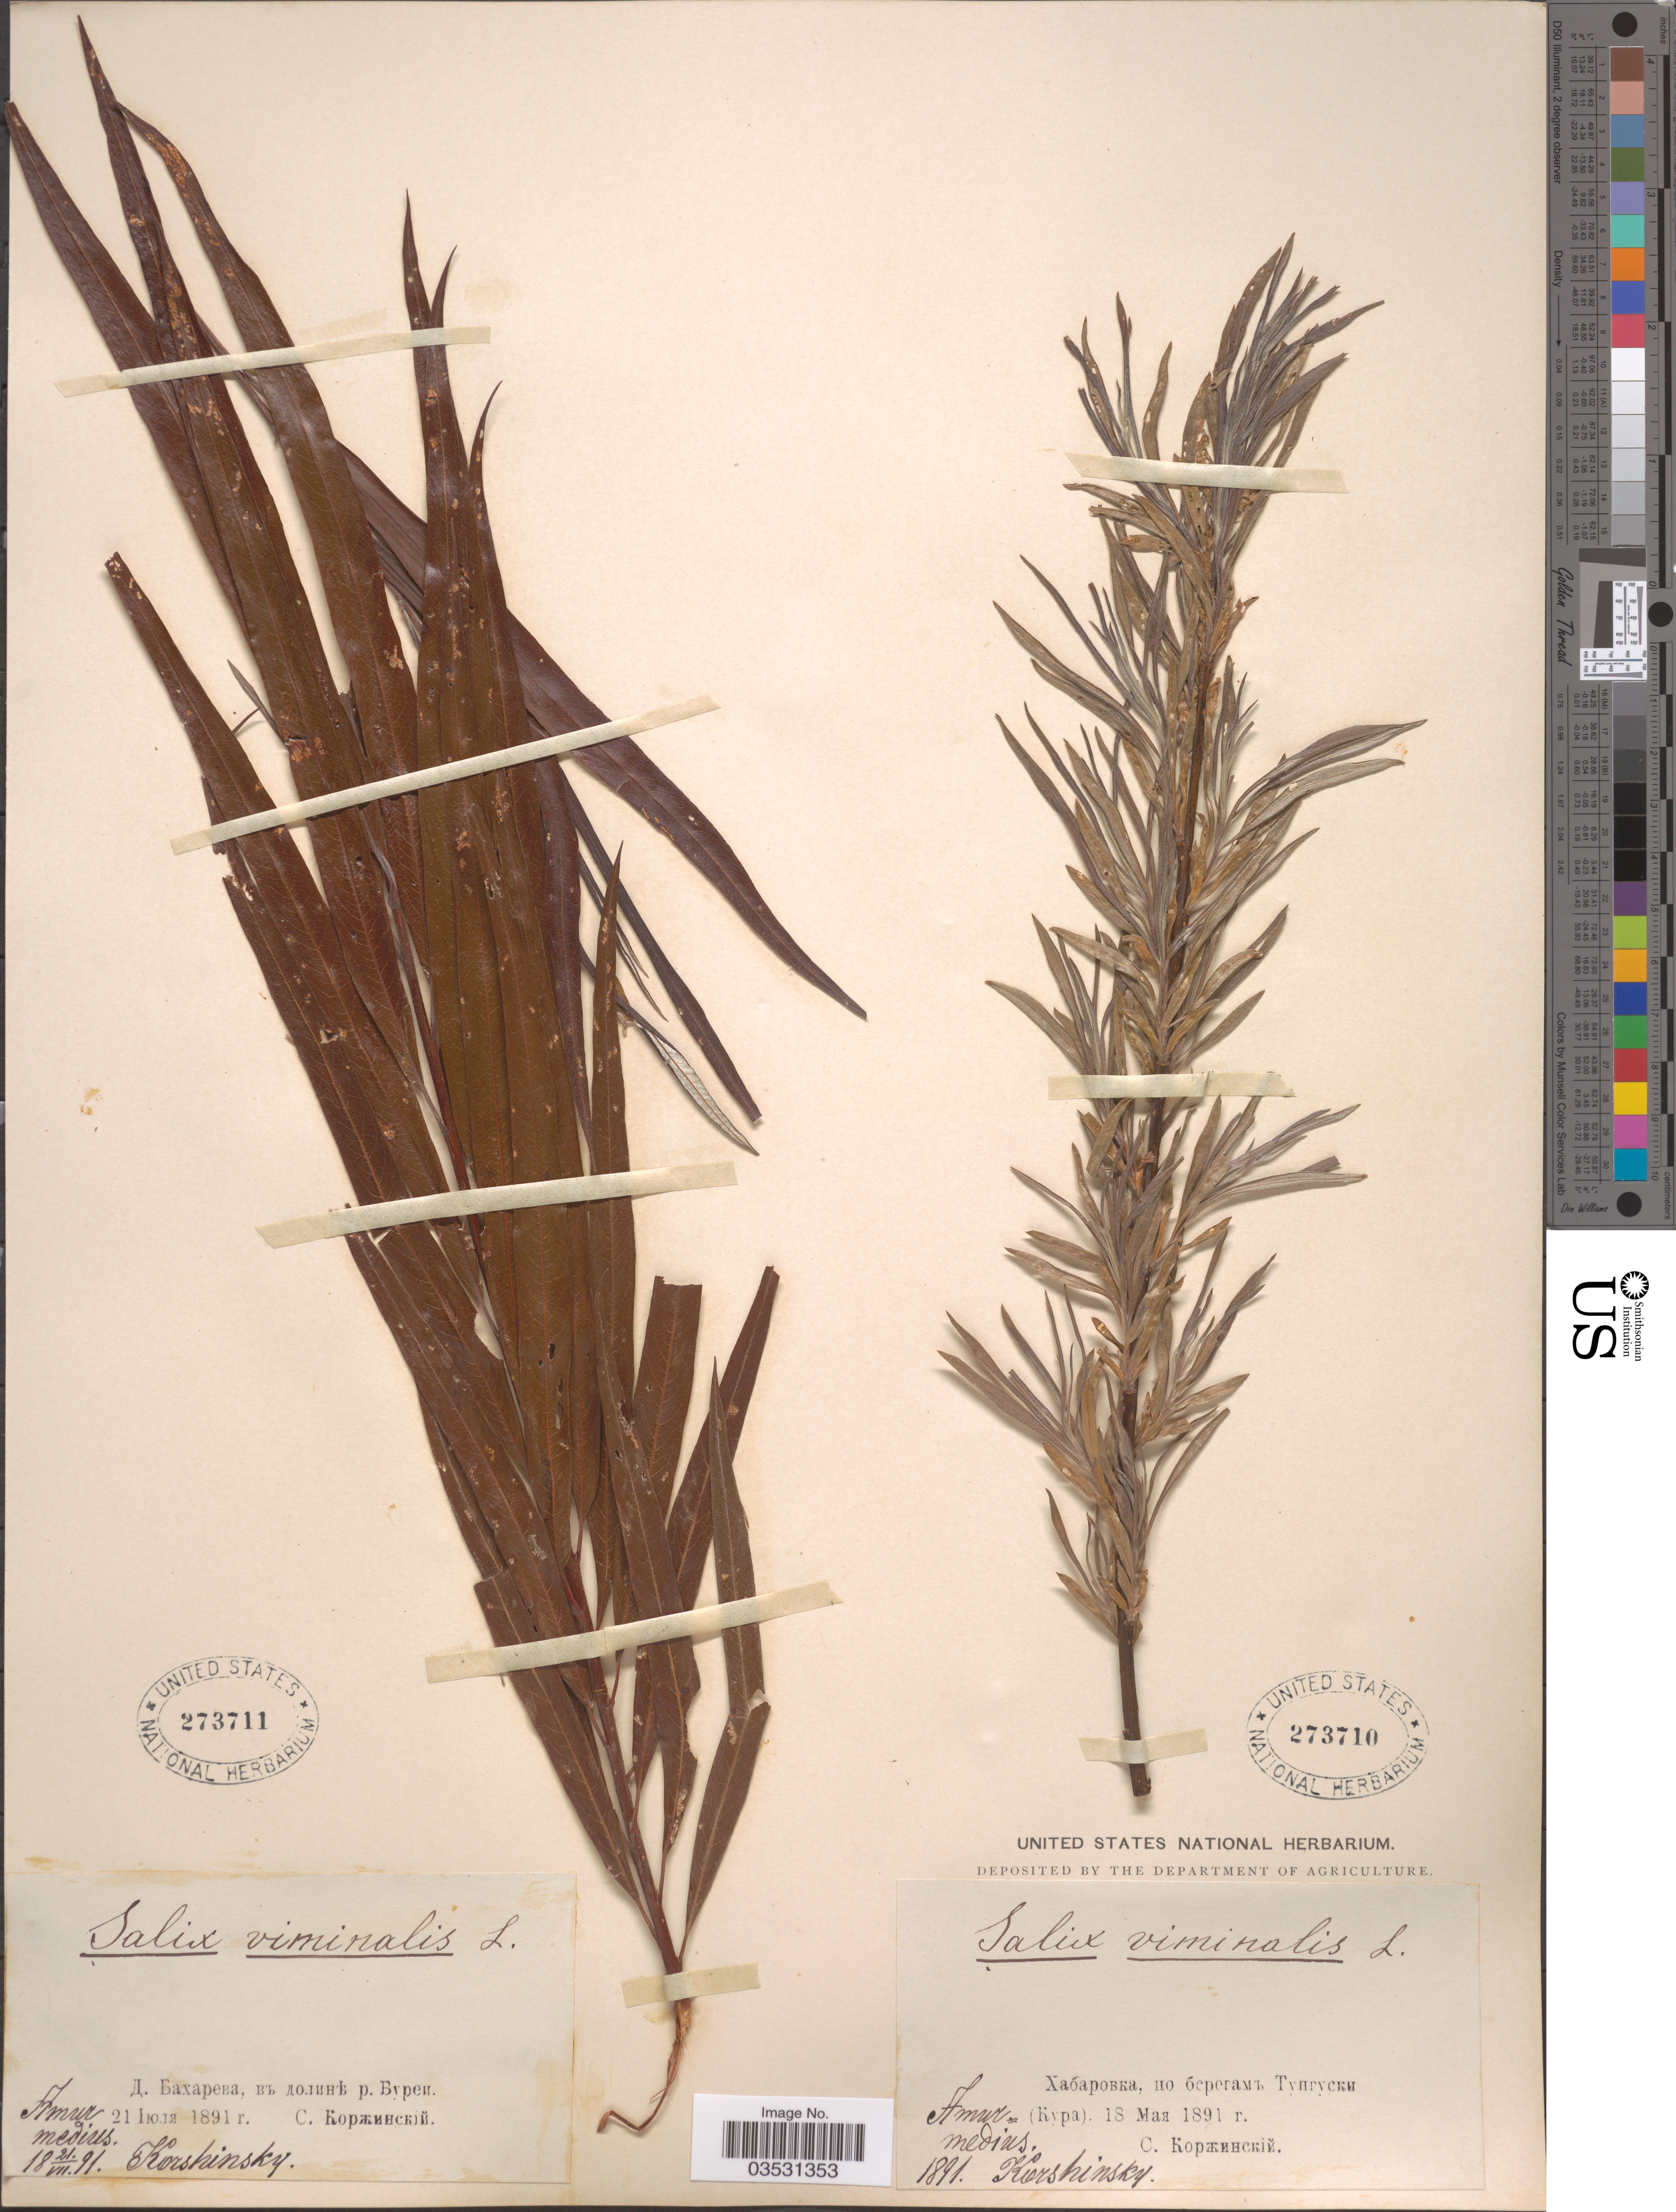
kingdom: Plantae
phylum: Tracheophyta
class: Magnoliopsida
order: Malpighiales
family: Salicaceae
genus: Salix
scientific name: Salix viminalis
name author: L.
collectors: S. Korzhinskiy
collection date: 1891-05-18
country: Russian Federation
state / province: Amur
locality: Amur medius. Khabarovka, along the banks of the Tunguski (Kura).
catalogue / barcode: US 273710-2